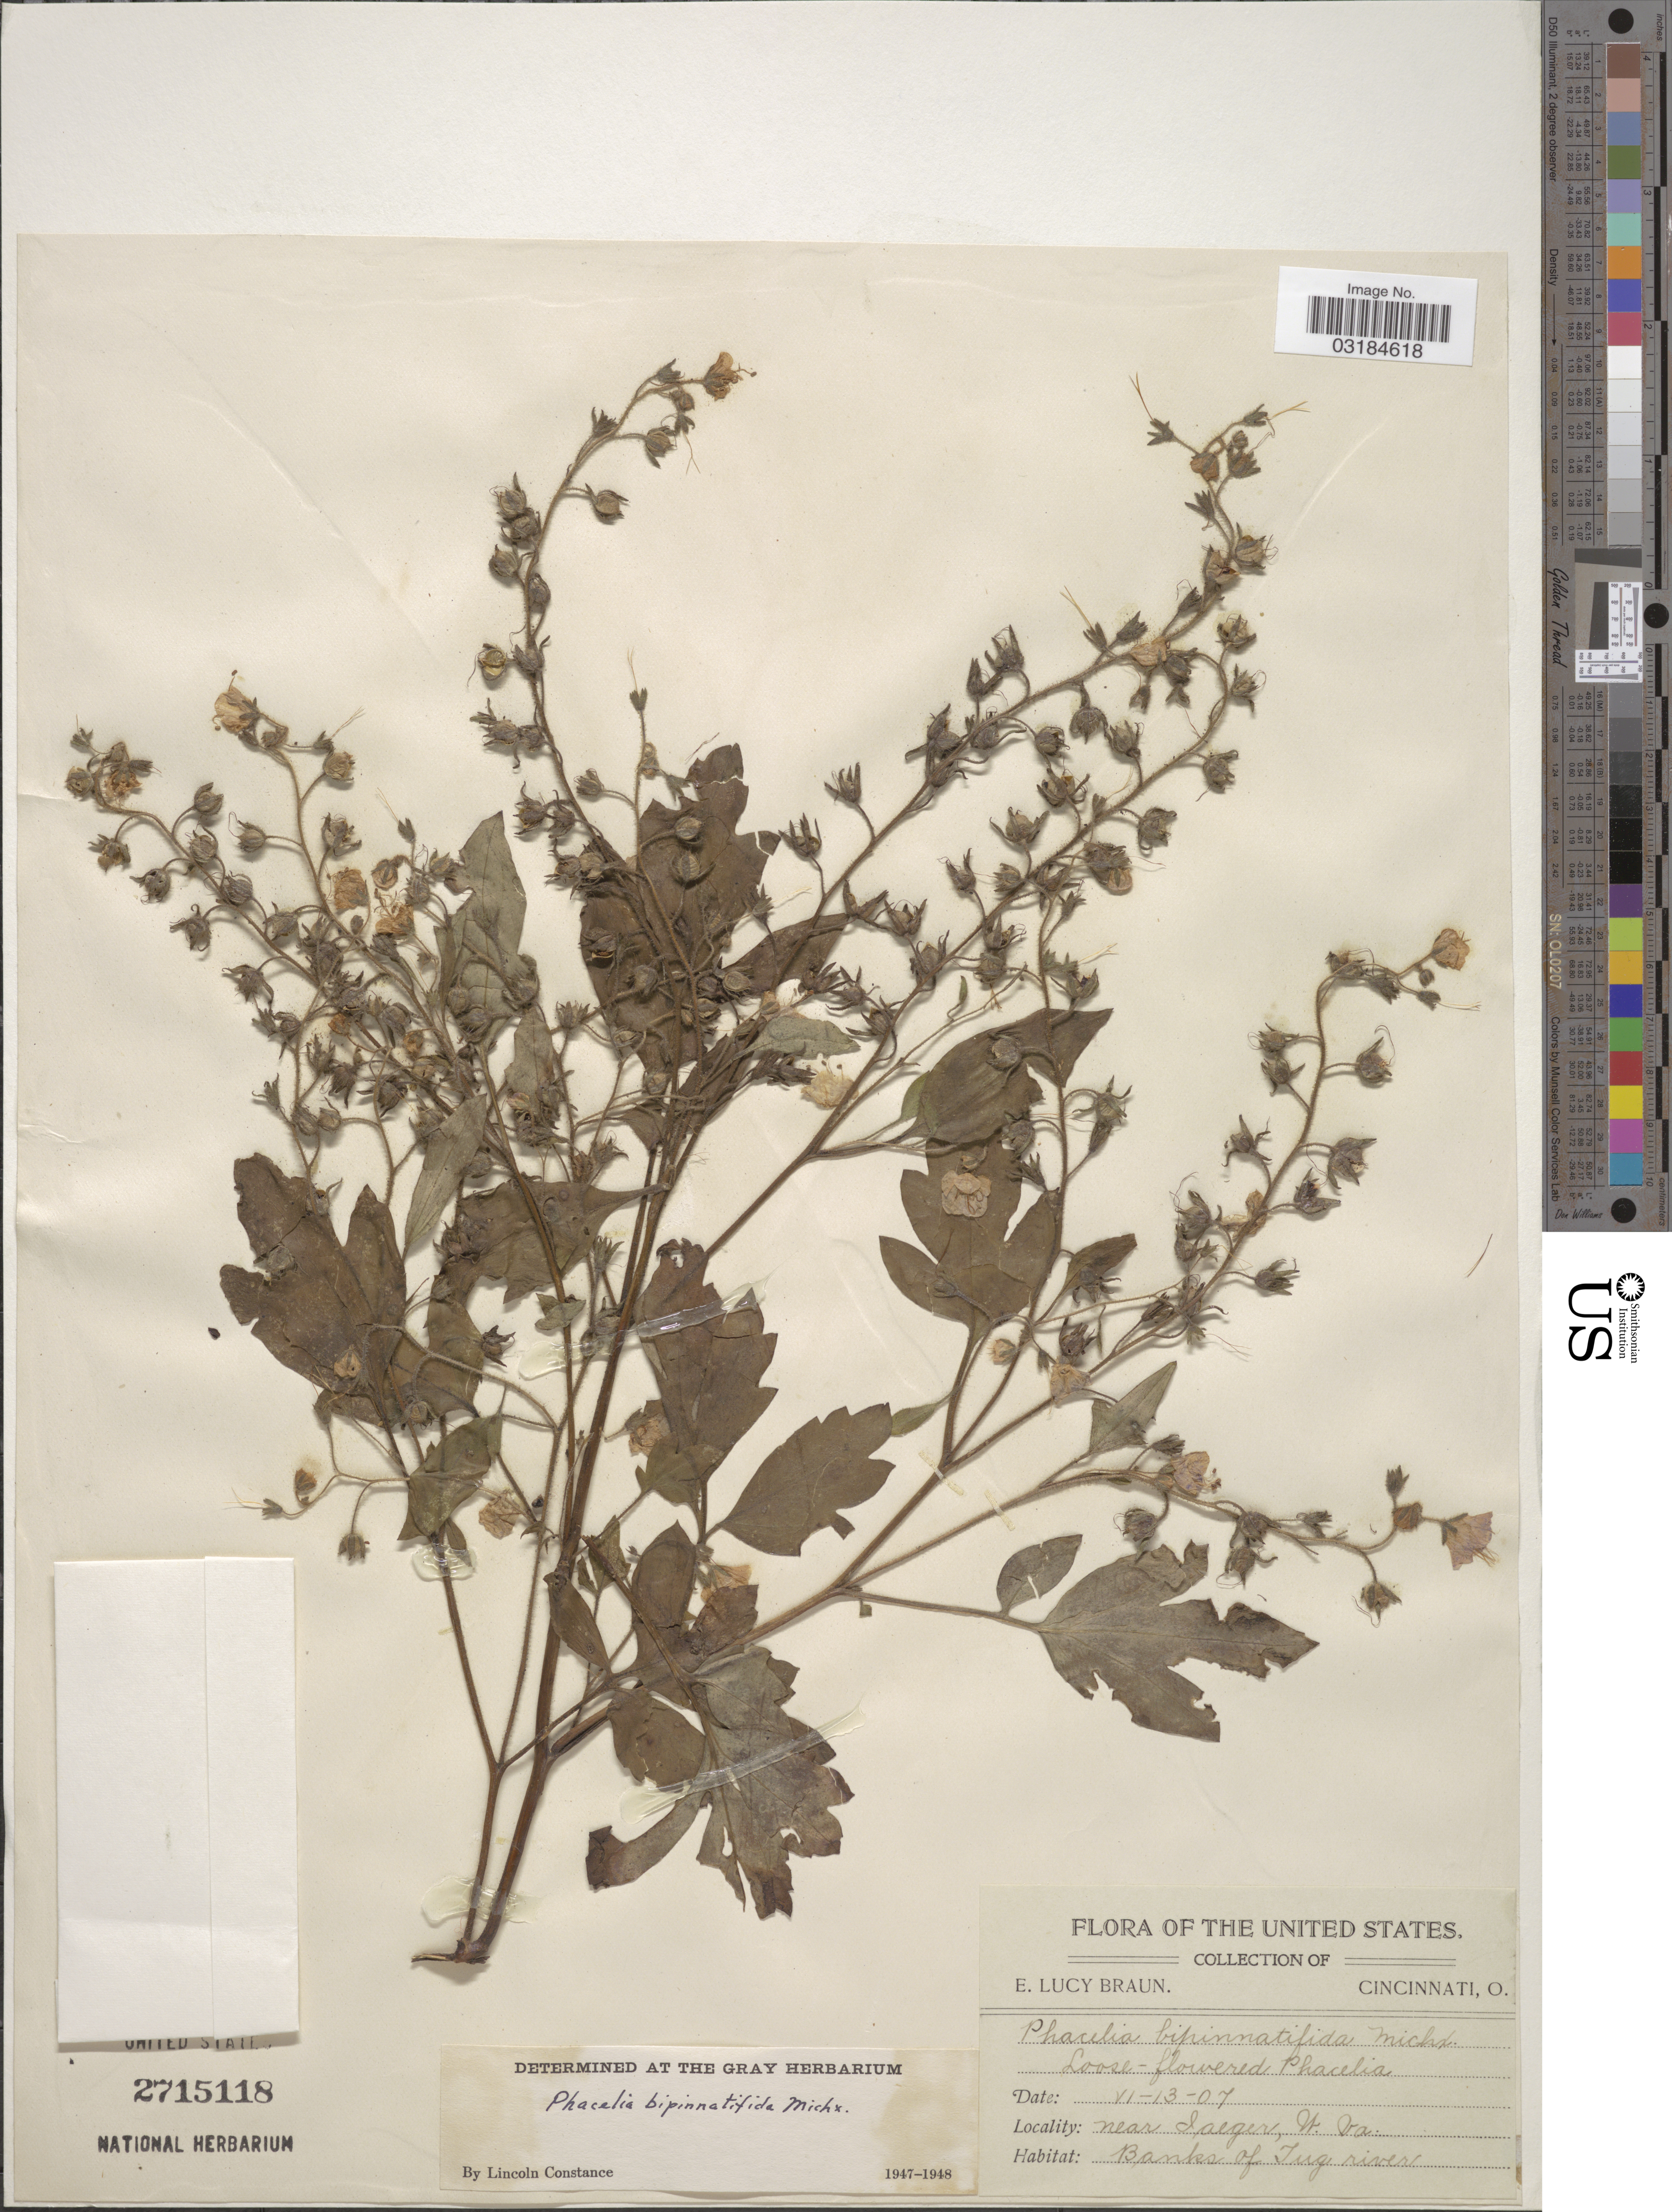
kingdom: Plantae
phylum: Tracheophyta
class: Magnoliopsida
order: Boraginales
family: Hydrophyllaceae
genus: Phacelia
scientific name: Phacelia bipinnatifida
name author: (Atwood) Michx.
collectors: E. L. Braun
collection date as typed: Transcribed d/m/y: 13/6/7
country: United States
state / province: West Virginia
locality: Near Saeger. Banks of Tug river.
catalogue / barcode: US 2715118